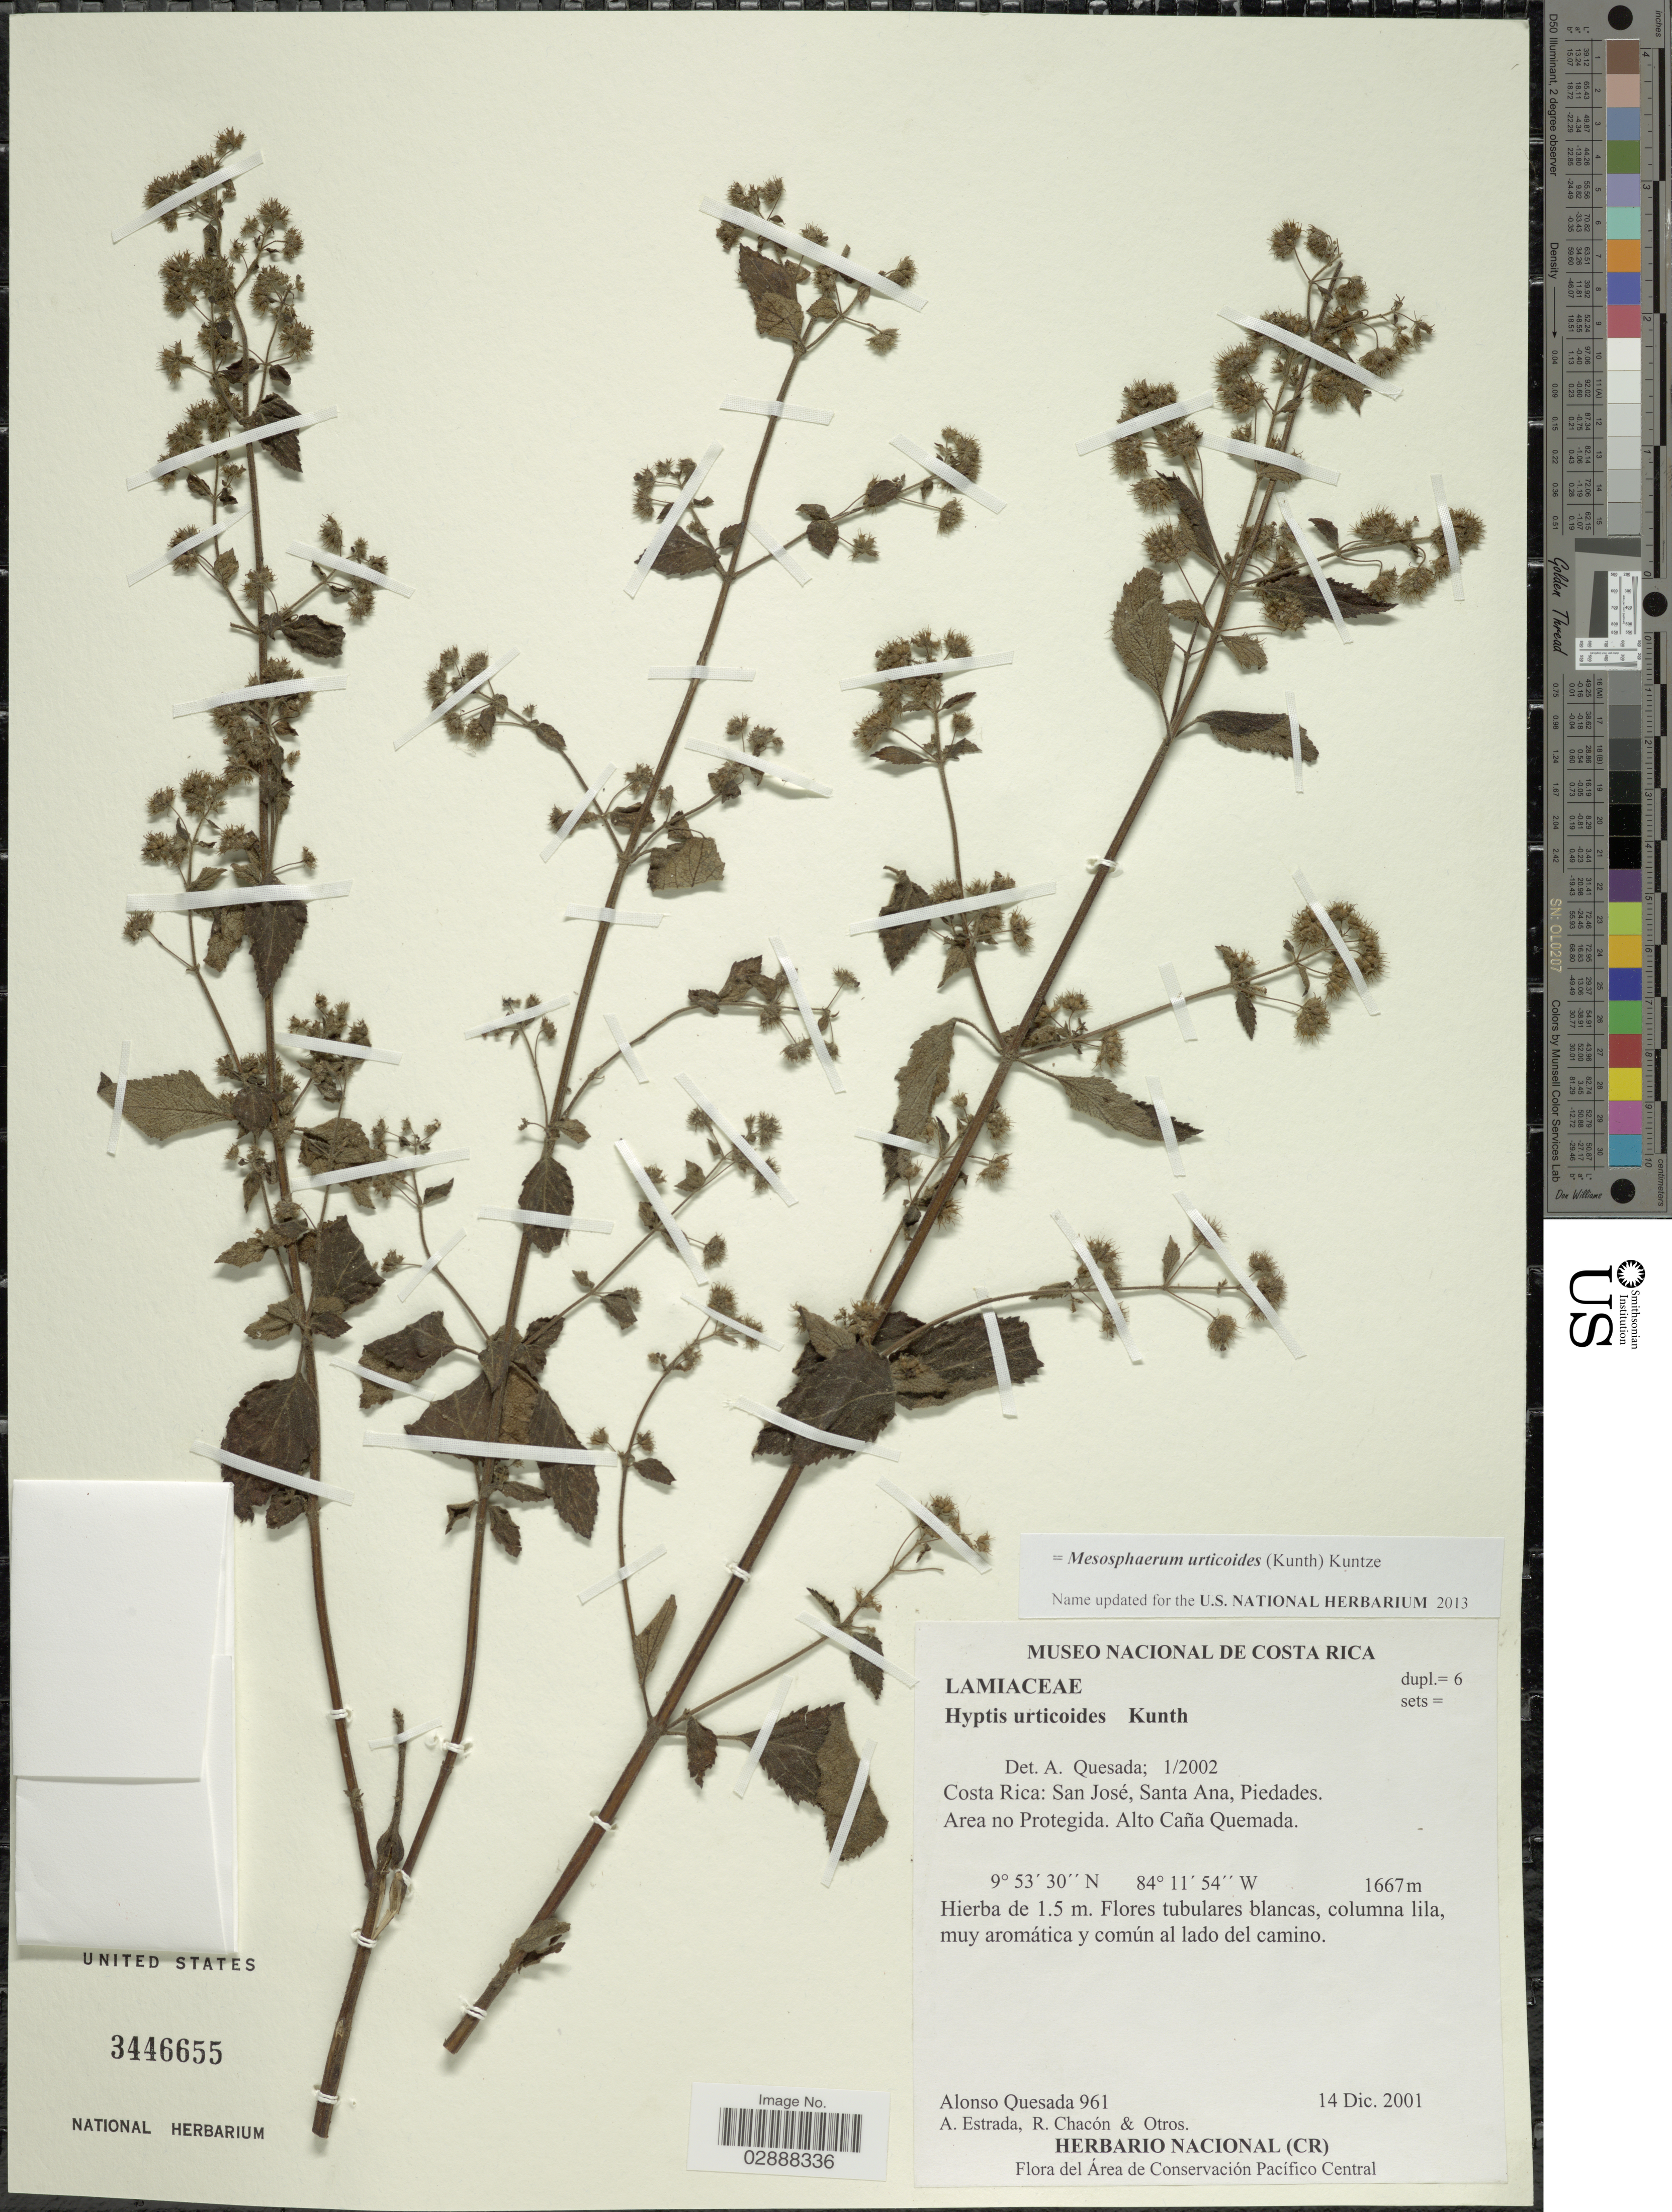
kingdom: Plantae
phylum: Tracheophyta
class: Magnoliopsida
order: Lamiales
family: Lamiaceae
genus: Mesosphaerum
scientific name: Mesosphaerum urticoides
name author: (Kunth) Kuntze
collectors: A. Quesada, A. Estrada, R. Chacón & et al.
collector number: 961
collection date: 2001-12-14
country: Costa Rica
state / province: San José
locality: Santa Ana, Piedades. Area no Protegida. Alto Caña Quemada.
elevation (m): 1667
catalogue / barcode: US 3446655